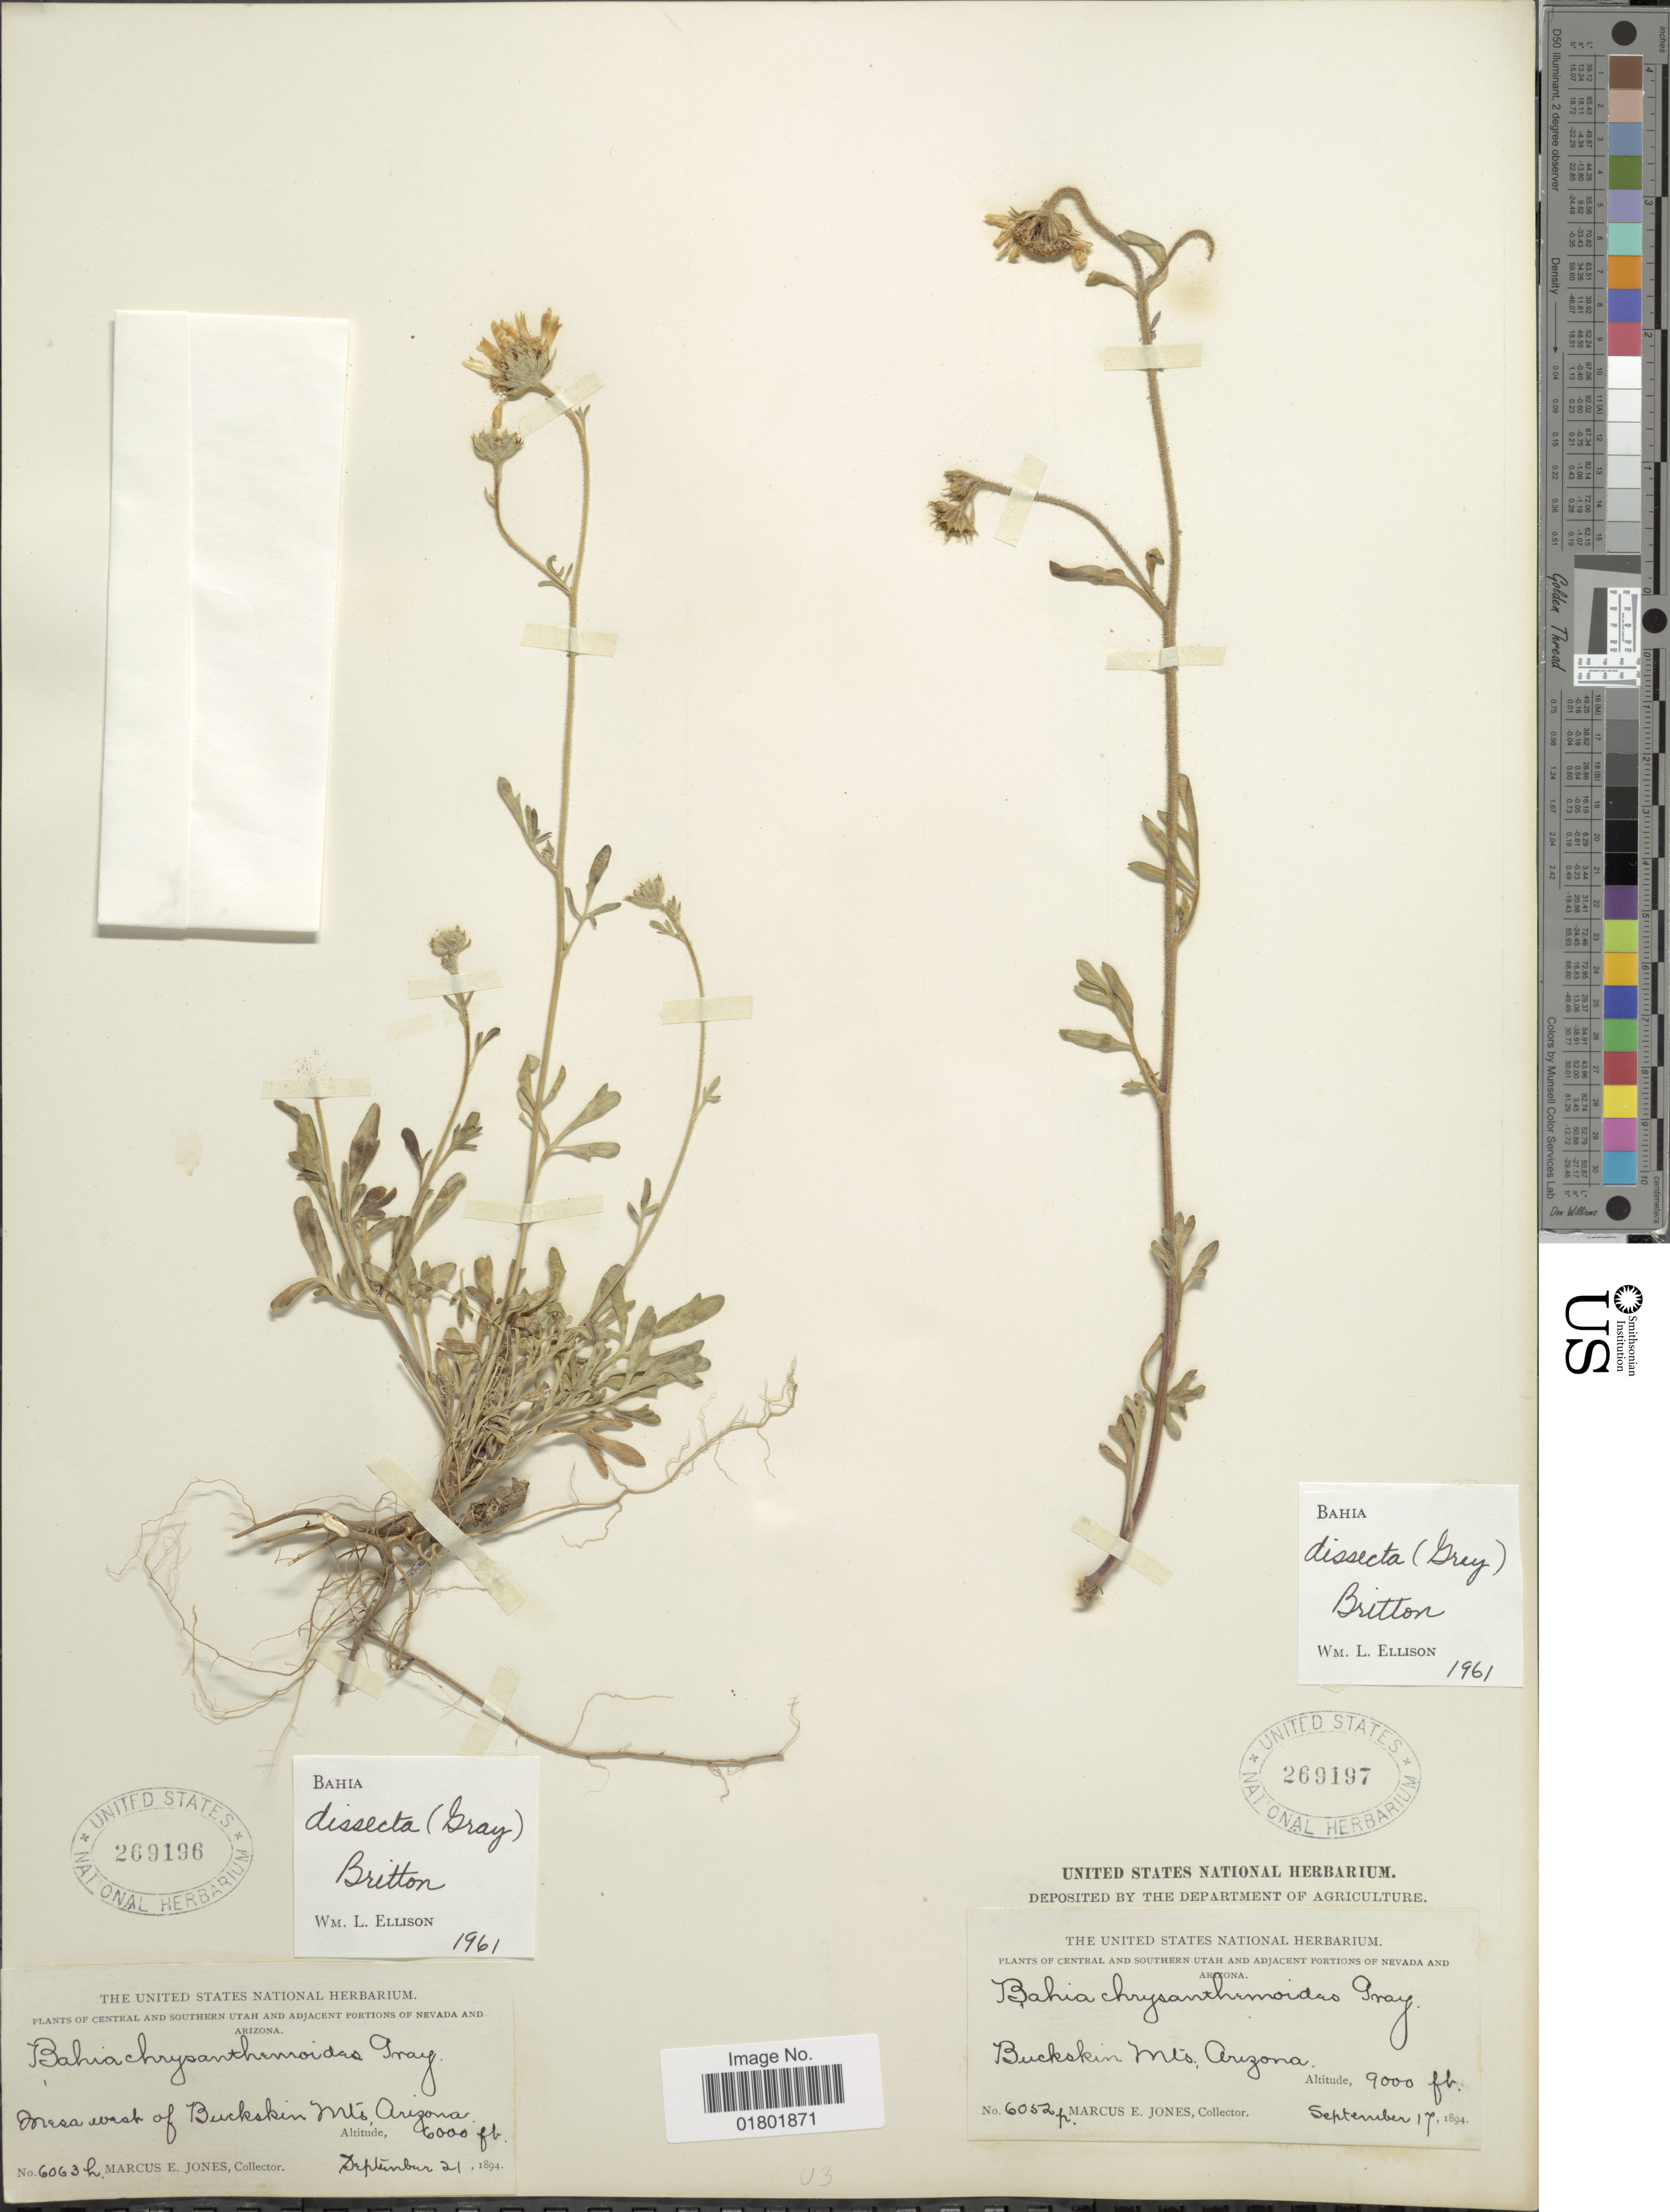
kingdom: Plantae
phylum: Tracheophyta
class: Magnoliopsida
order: Asterales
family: Asteraceae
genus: Bahia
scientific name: Bahia dissecta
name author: (A. Gray) Britton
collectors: M. E. Jones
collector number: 6052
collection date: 1894-09-17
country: United States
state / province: Arizona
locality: Buckskin Mts.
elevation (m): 2743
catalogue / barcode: US 269197-2